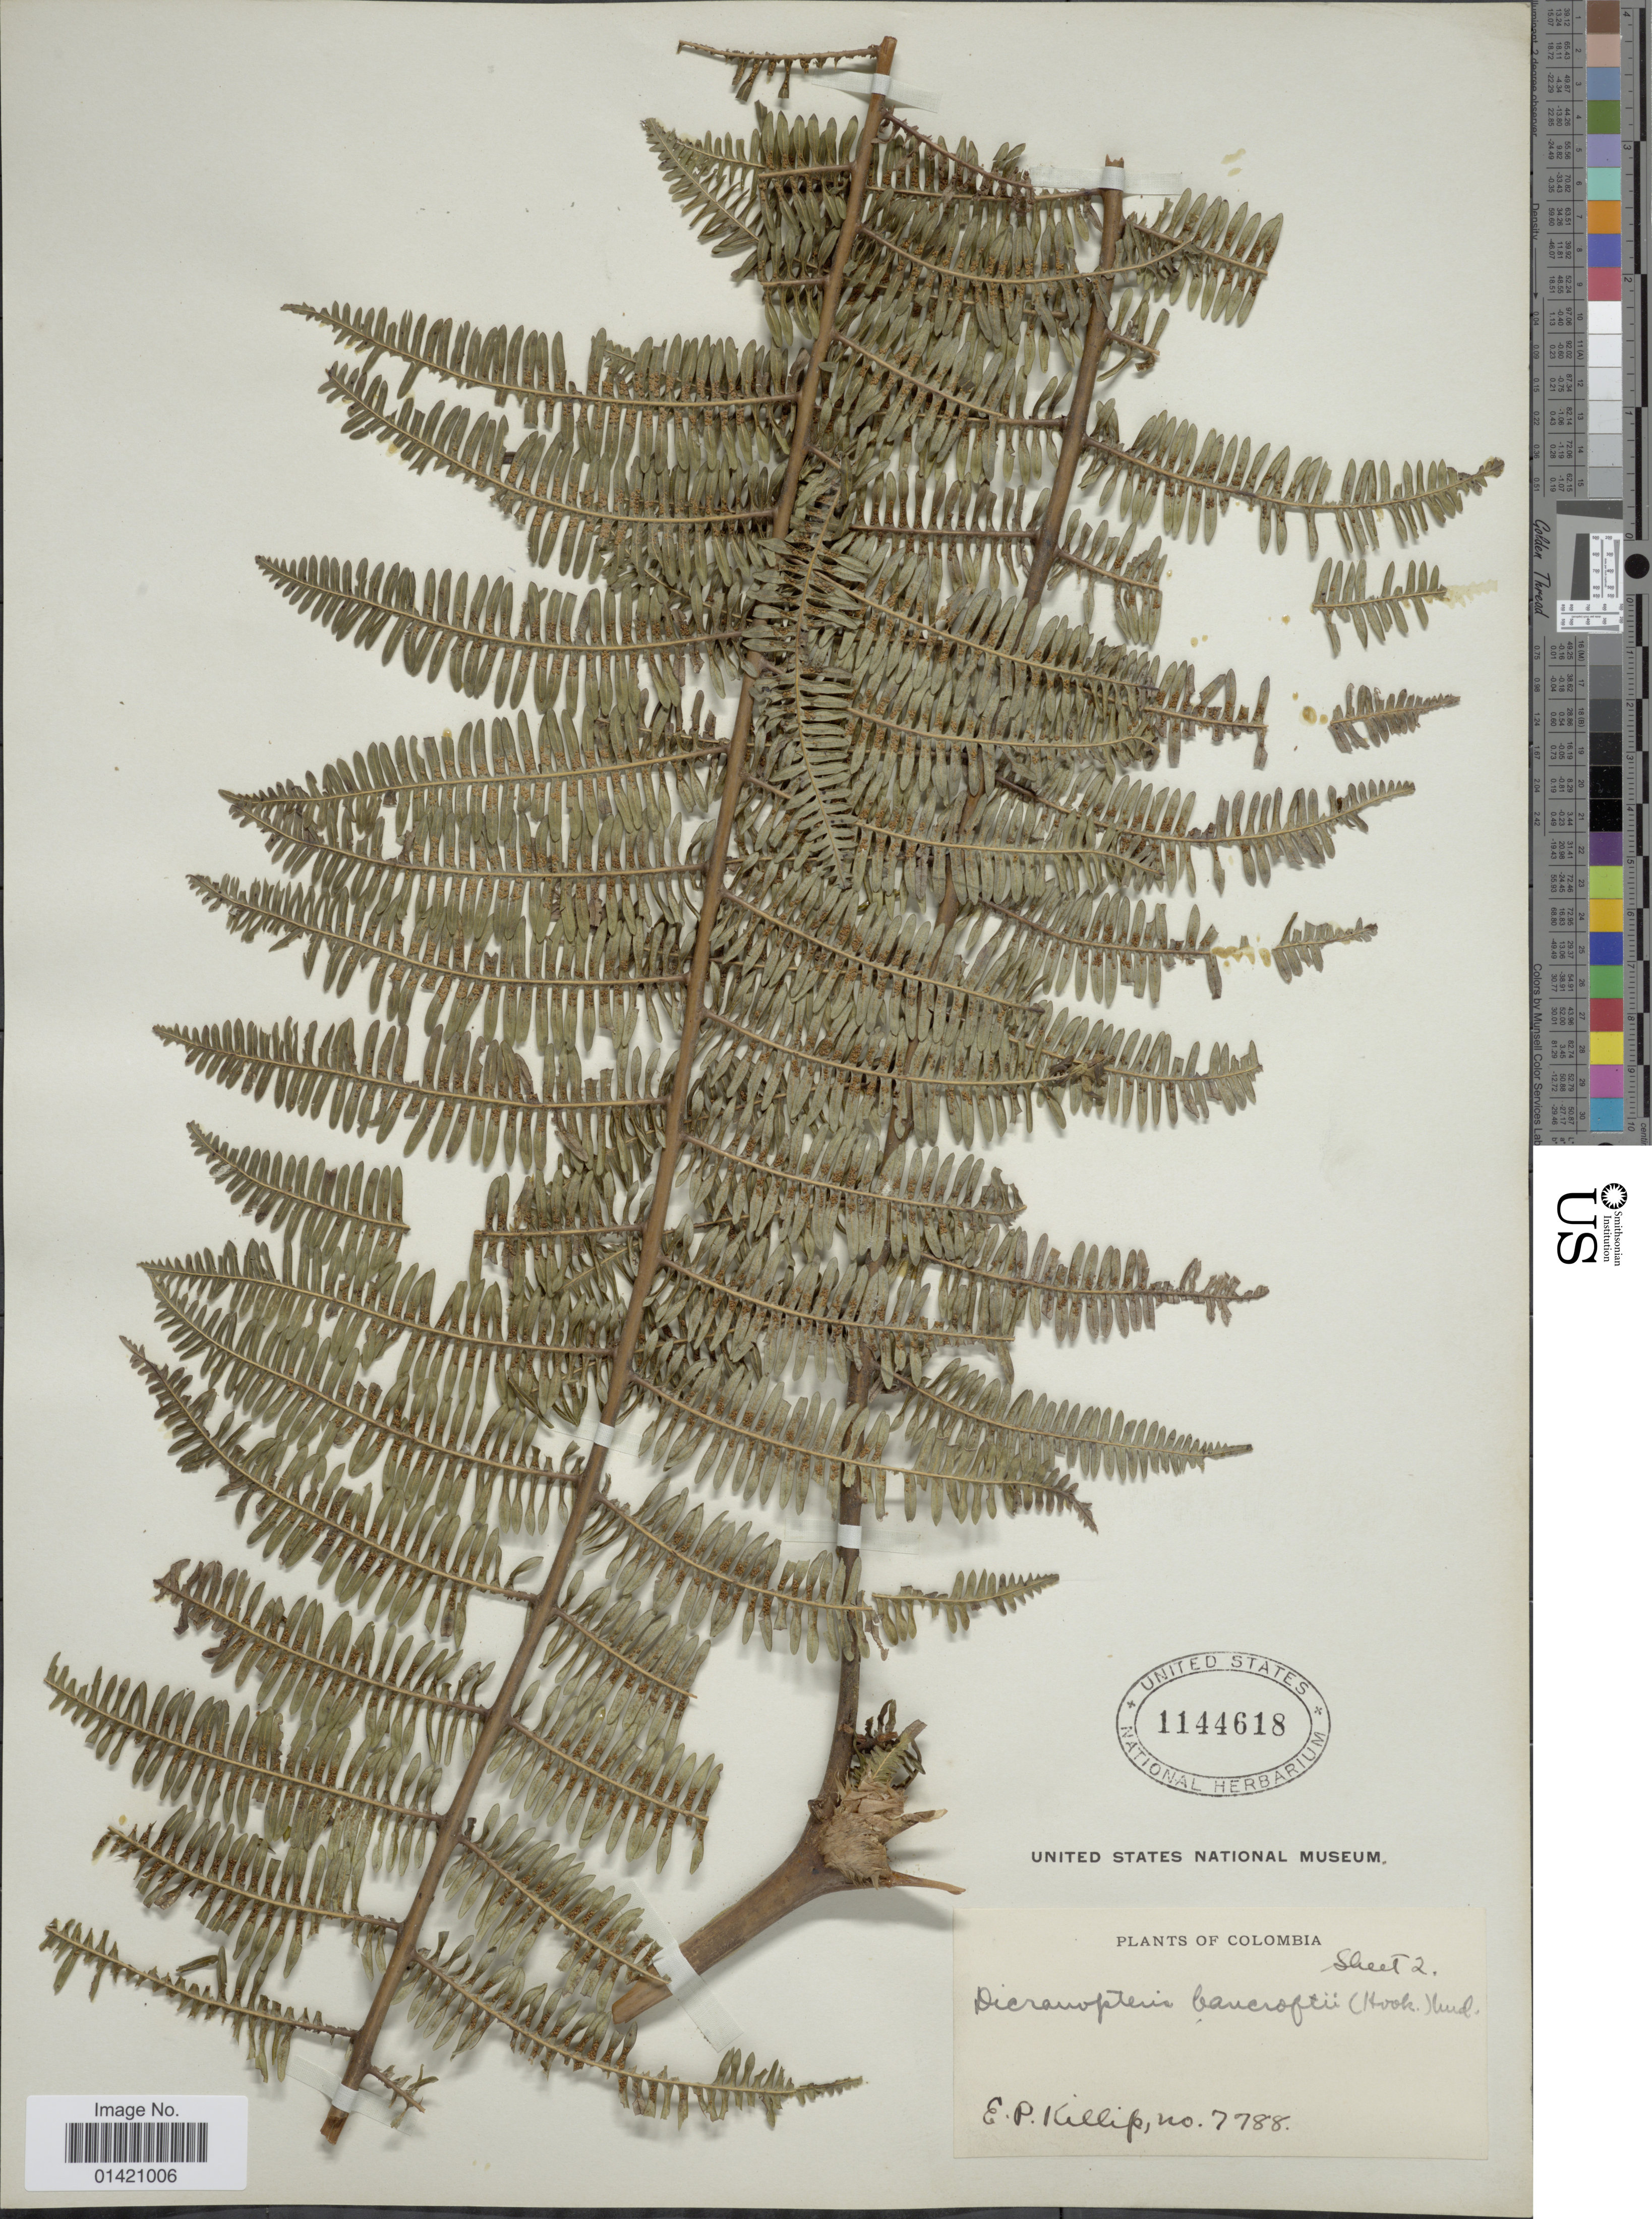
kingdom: Plantae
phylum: Tracheophyta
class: Polypodiopsida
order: Gleicheniales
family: Gleicheniaceae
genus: Diplopterygium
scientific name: Diplopterygium bancroftii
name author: (Hook.) A.R. Sm.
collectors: E. P. Killip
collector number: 7788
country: Colombia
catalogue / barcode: US 1144618